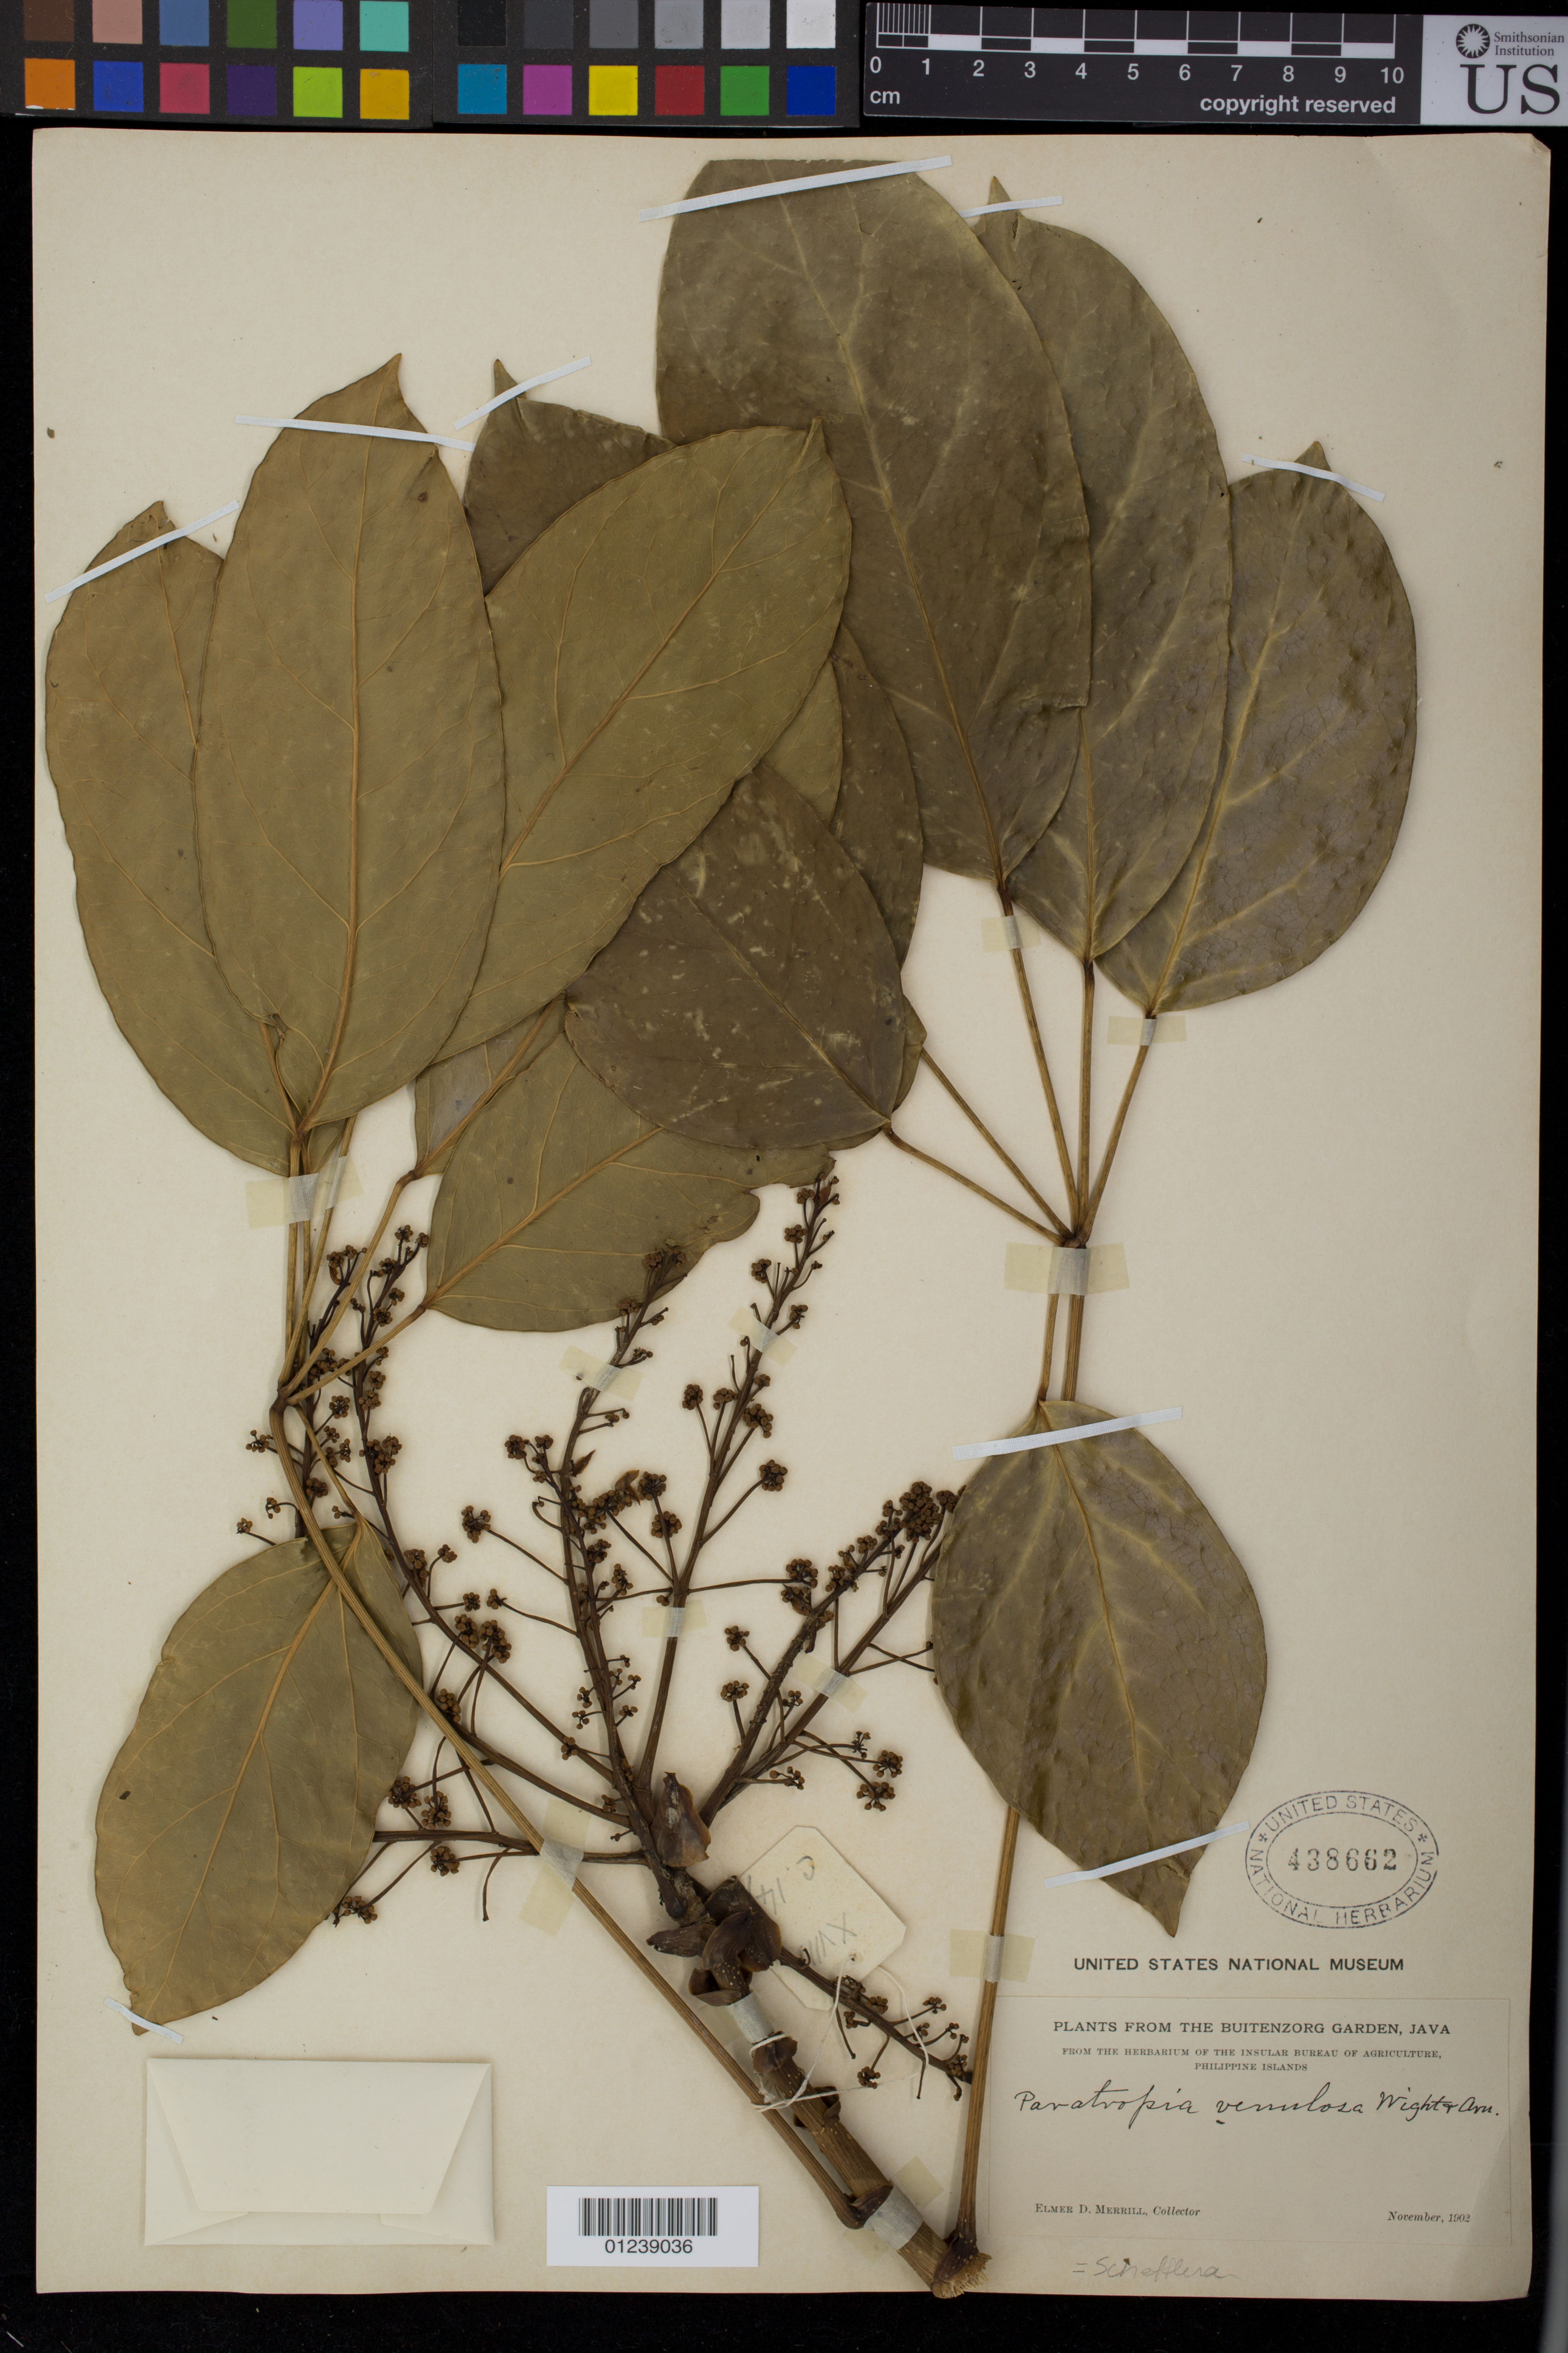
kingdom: Plantae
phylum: Tracheophyta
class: Magnoliopsida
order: Apiales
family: Araliaceae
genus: Heptapleurum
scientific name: Heptapleurum venulosum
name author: (Wight & Arnott) Seem.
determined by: Wagner, W. L., (BOT), Smithsonian Institution - National Museum of Natural History (UNITED STATES)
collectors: E. D. Merrill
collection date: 1902-11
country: Indonesia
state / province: Java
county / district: Jawa Barat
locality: Buitenzorg Garden, Java.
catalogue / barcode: US 438662